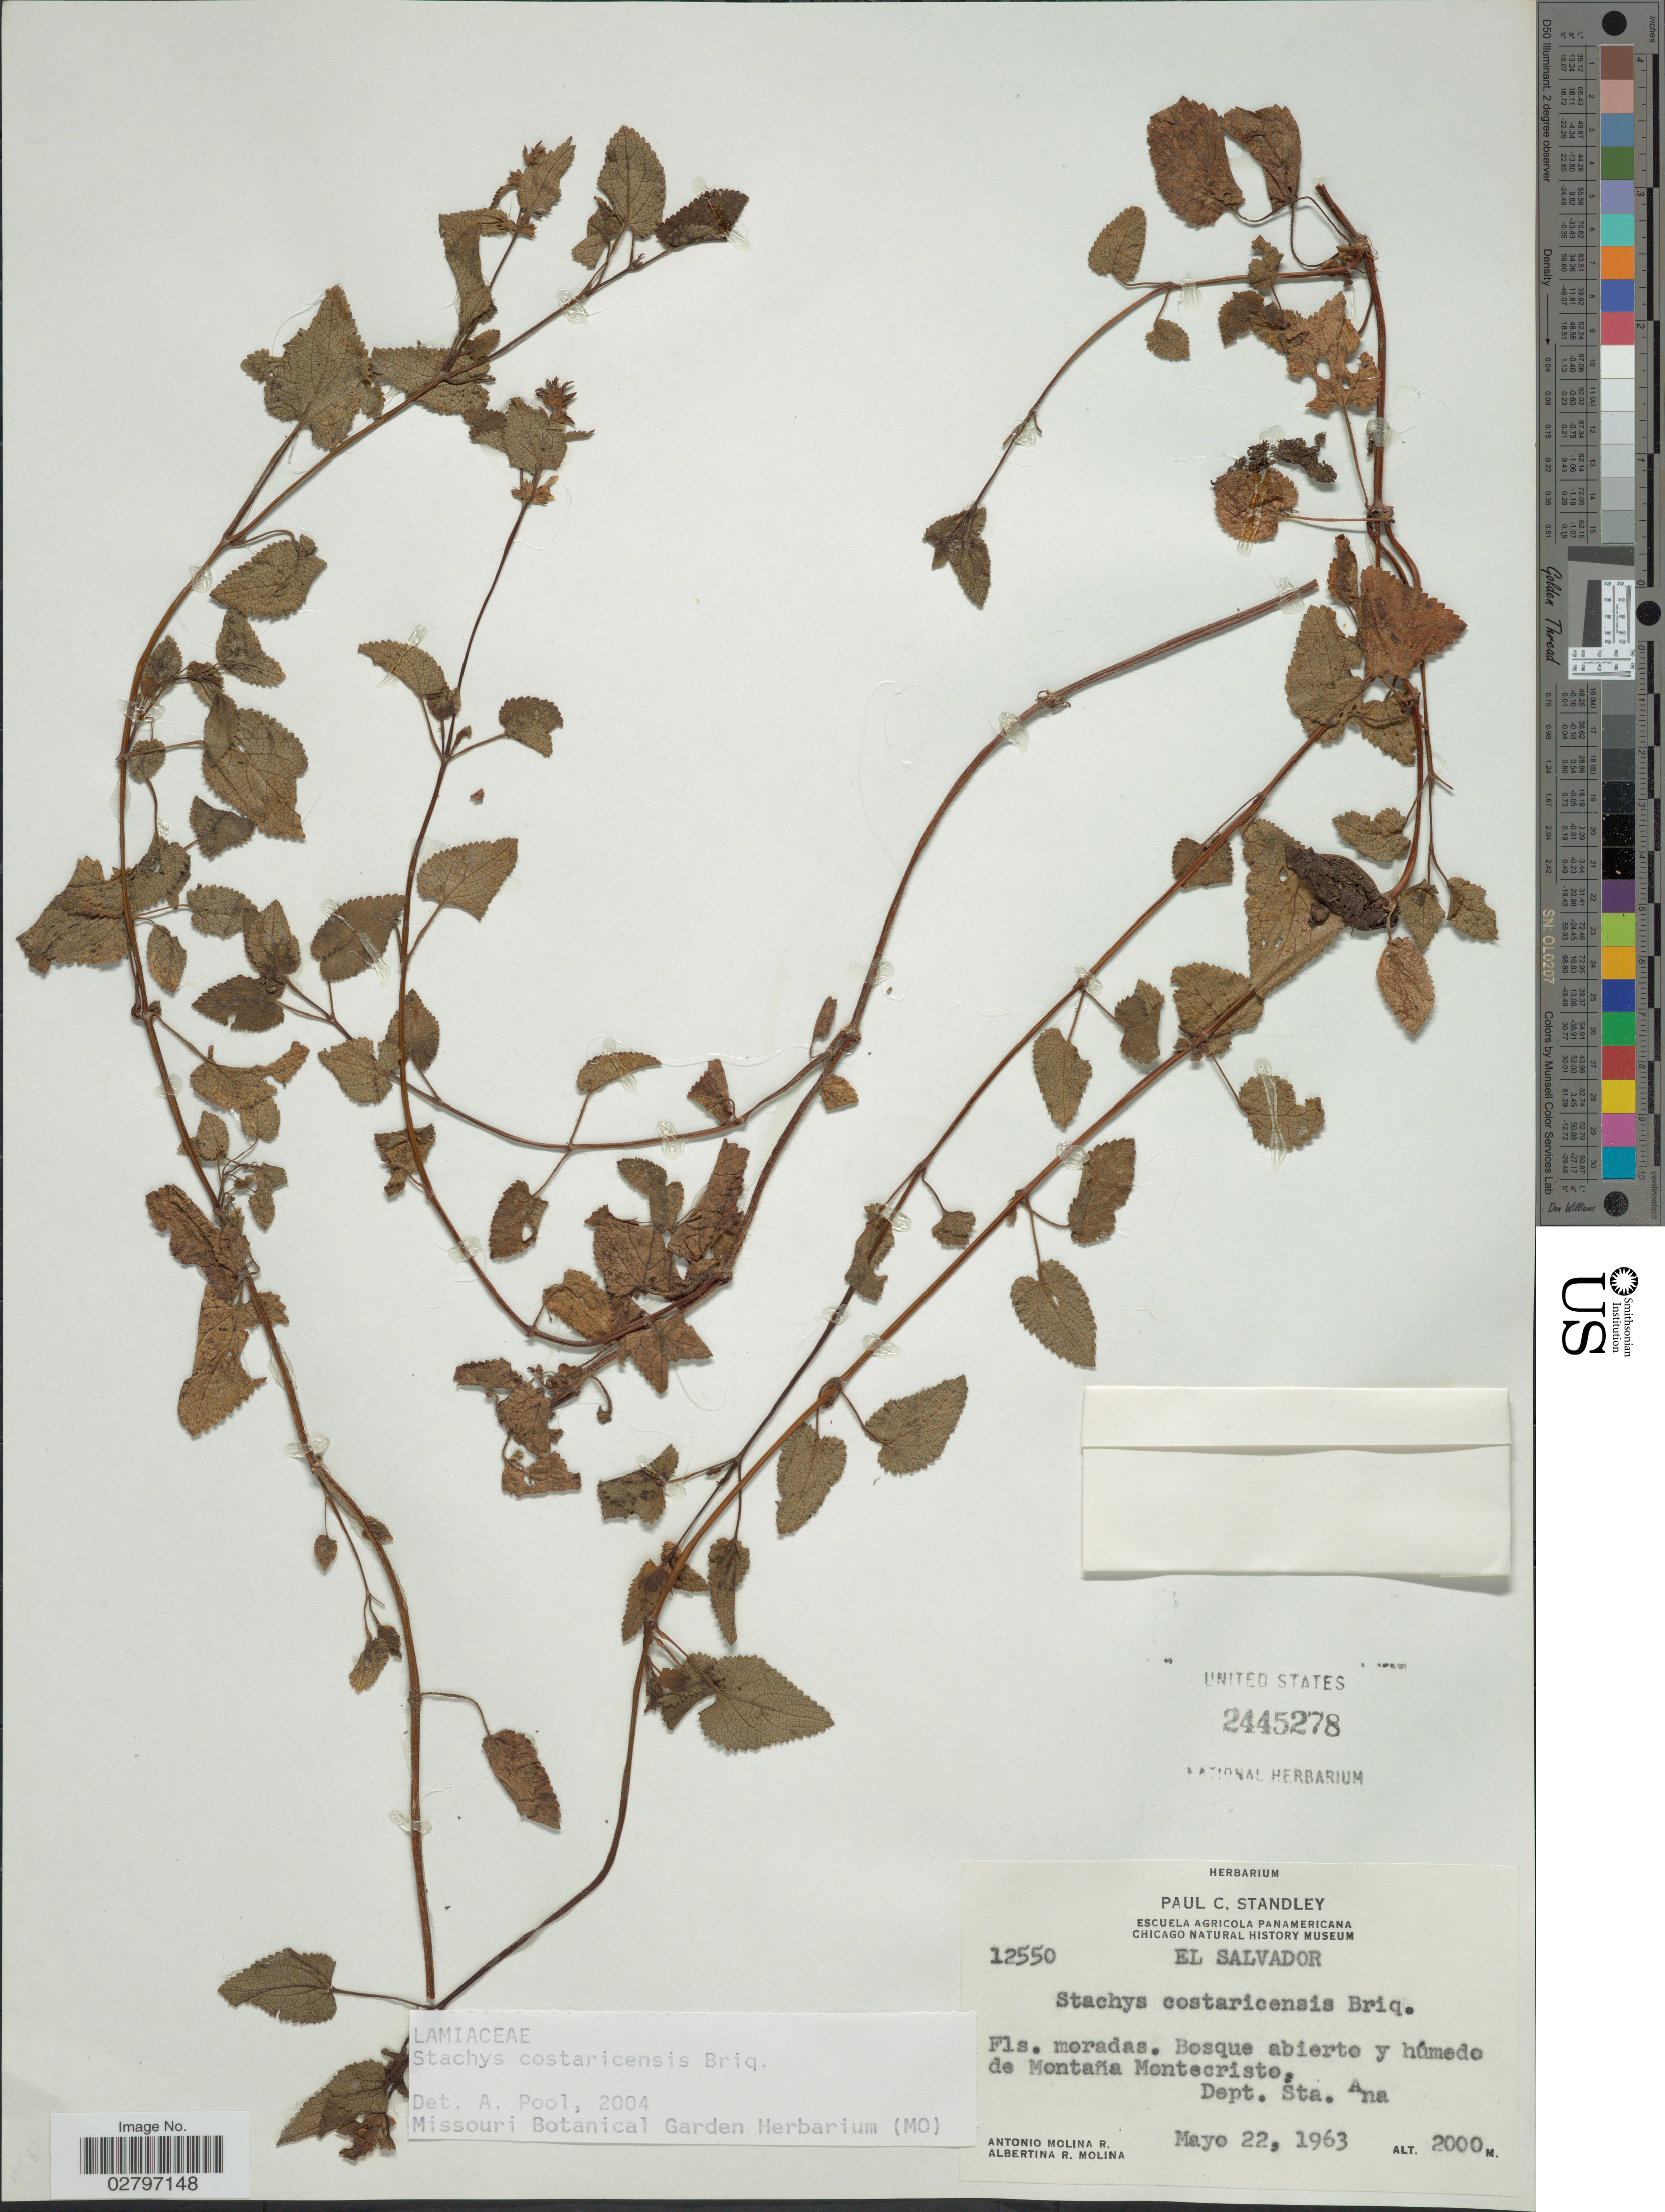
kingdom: Plantae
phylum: Tracheophyta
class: Magnoliopsida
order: Lamiales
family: Lamiaceae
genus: Stachys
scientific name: Stachys costaricensis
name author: Briq.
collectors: A. Molina R. & A. R. Molina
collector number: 12550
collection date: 1963-05-22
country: El Salvador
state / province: Santa Ana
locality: Bosque abierto y húmedo de Montaña Montecristo. Dept. Sta. Ana.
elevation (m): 2000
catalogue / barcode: US 2445278